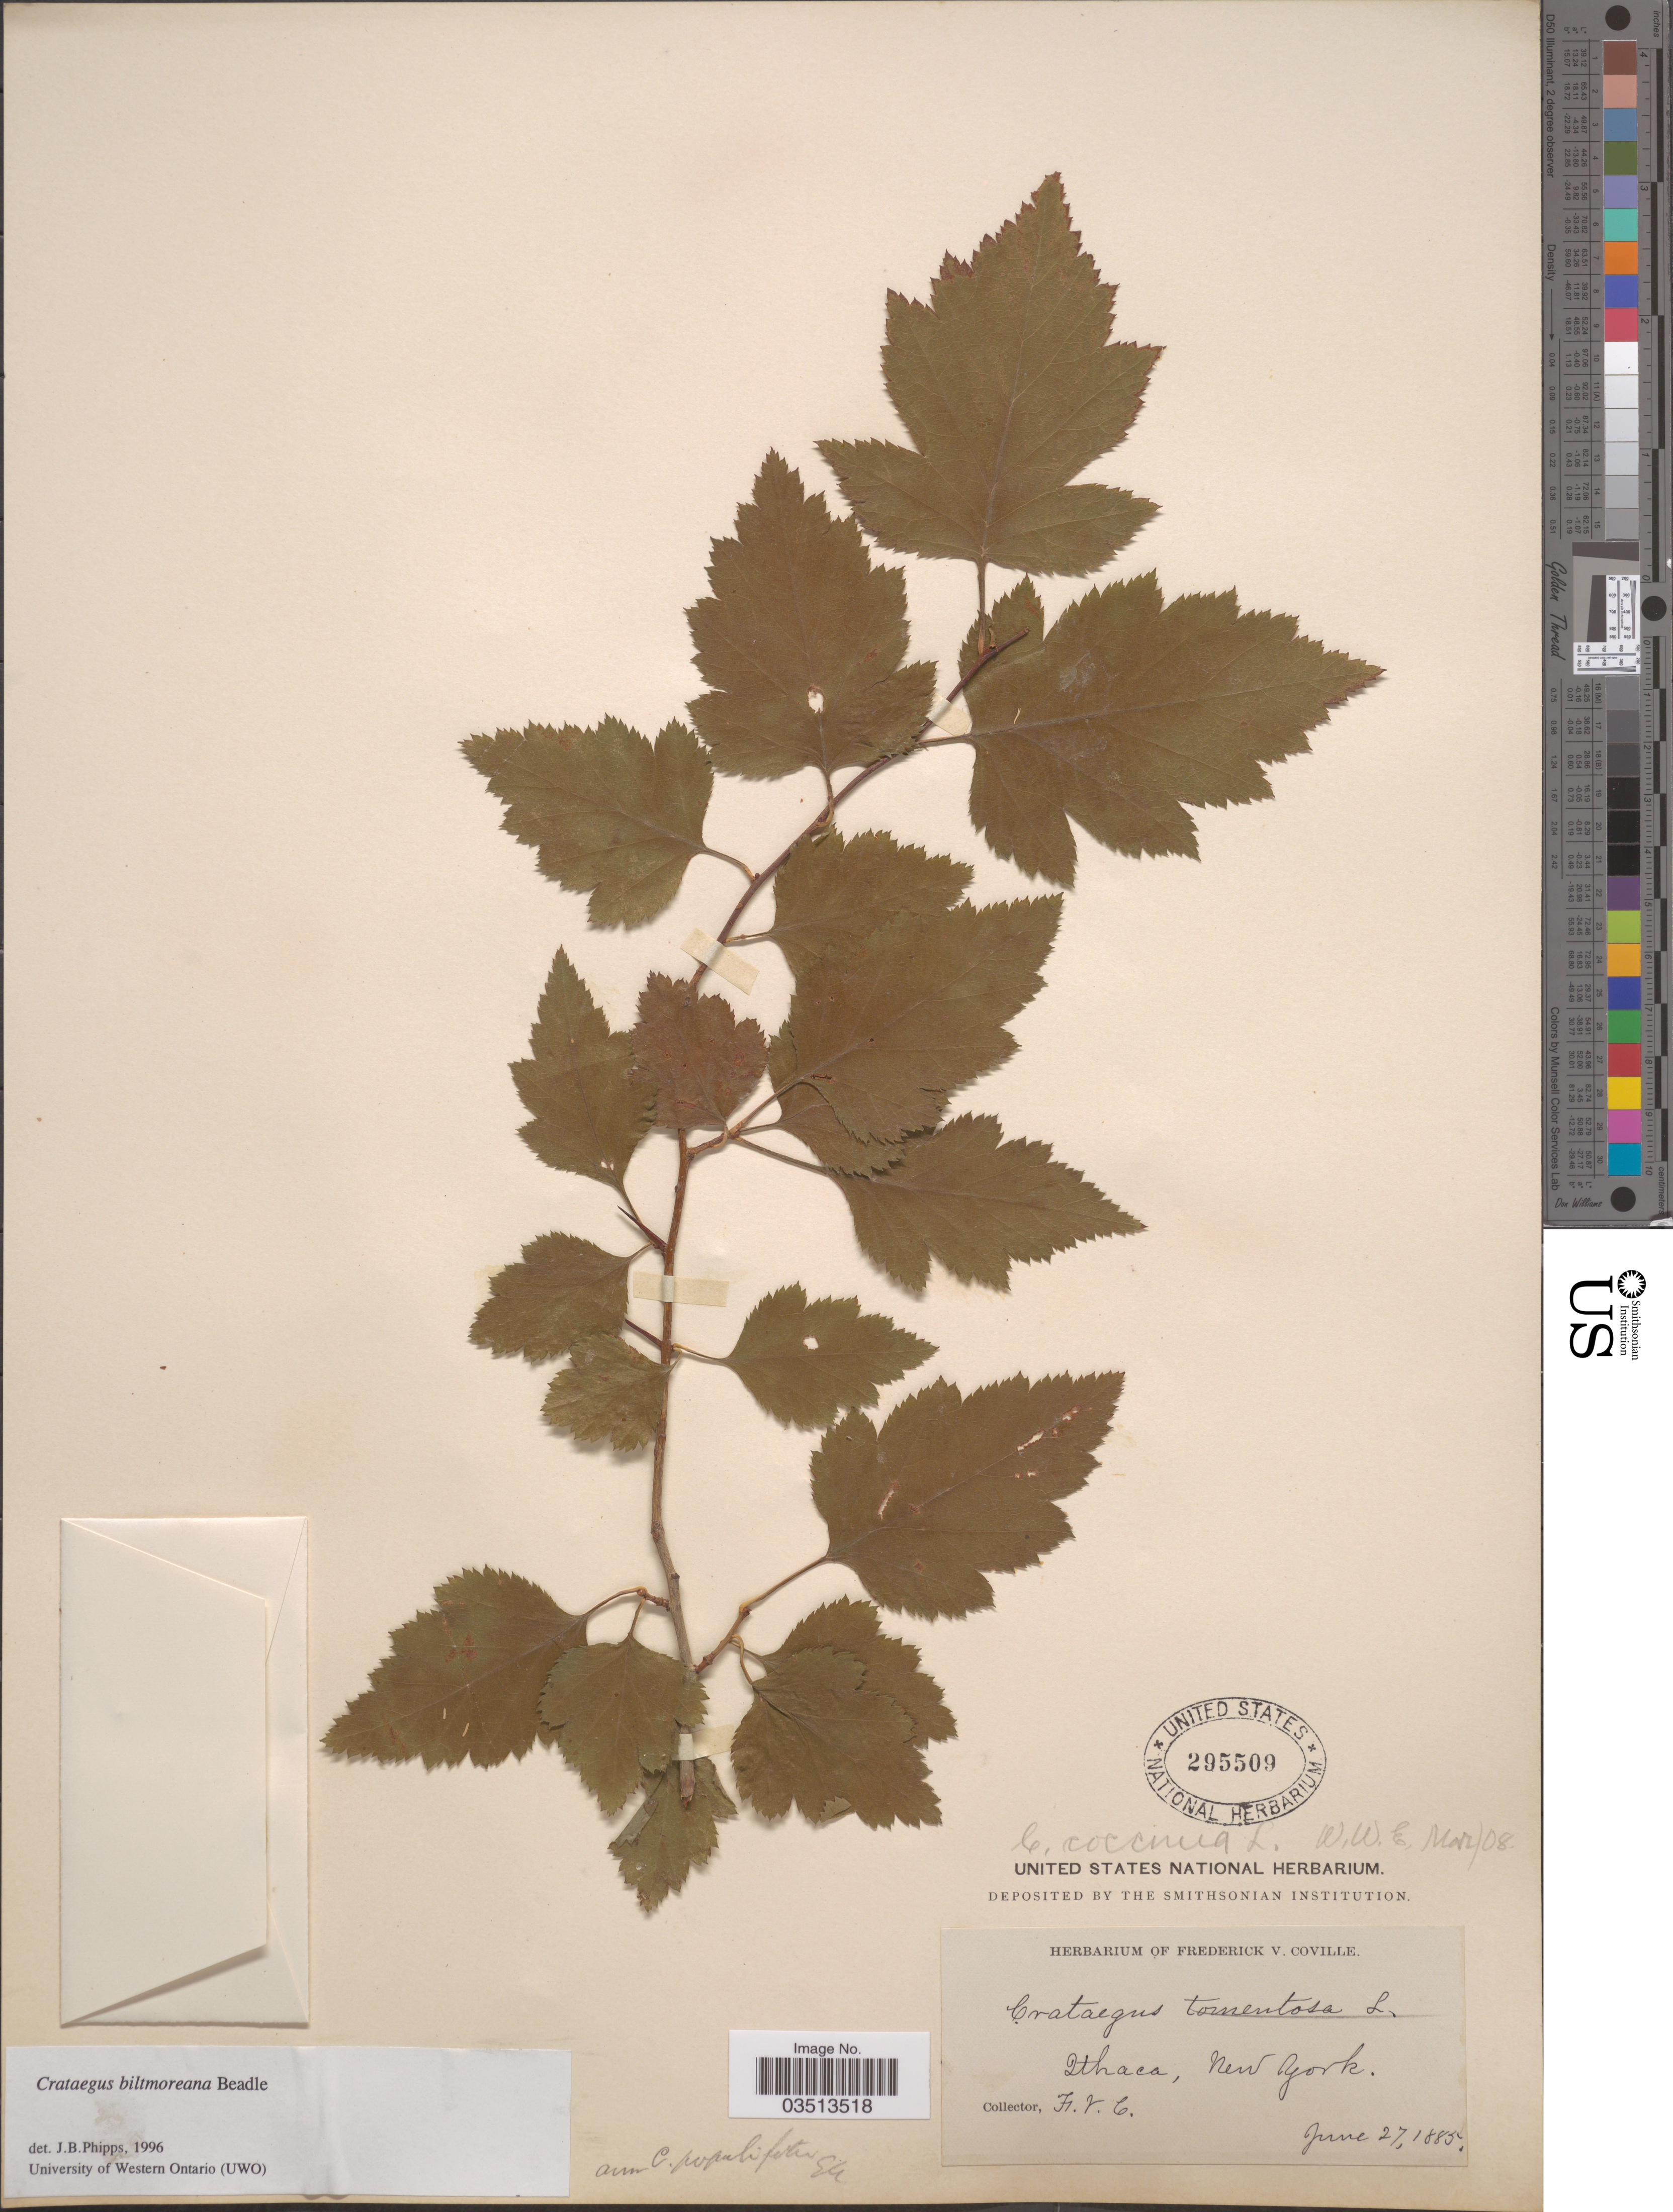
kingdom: Plantae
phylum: Tracheophyta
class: Magnoliopsida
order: Rosales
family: Rosaceae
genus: Crataegus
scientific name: Crataegus biltmoreana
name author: Beadle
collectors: F. V. Coville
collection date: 1885-06-27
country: United States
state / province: New York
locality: Ithaca.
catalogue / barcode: US 295509